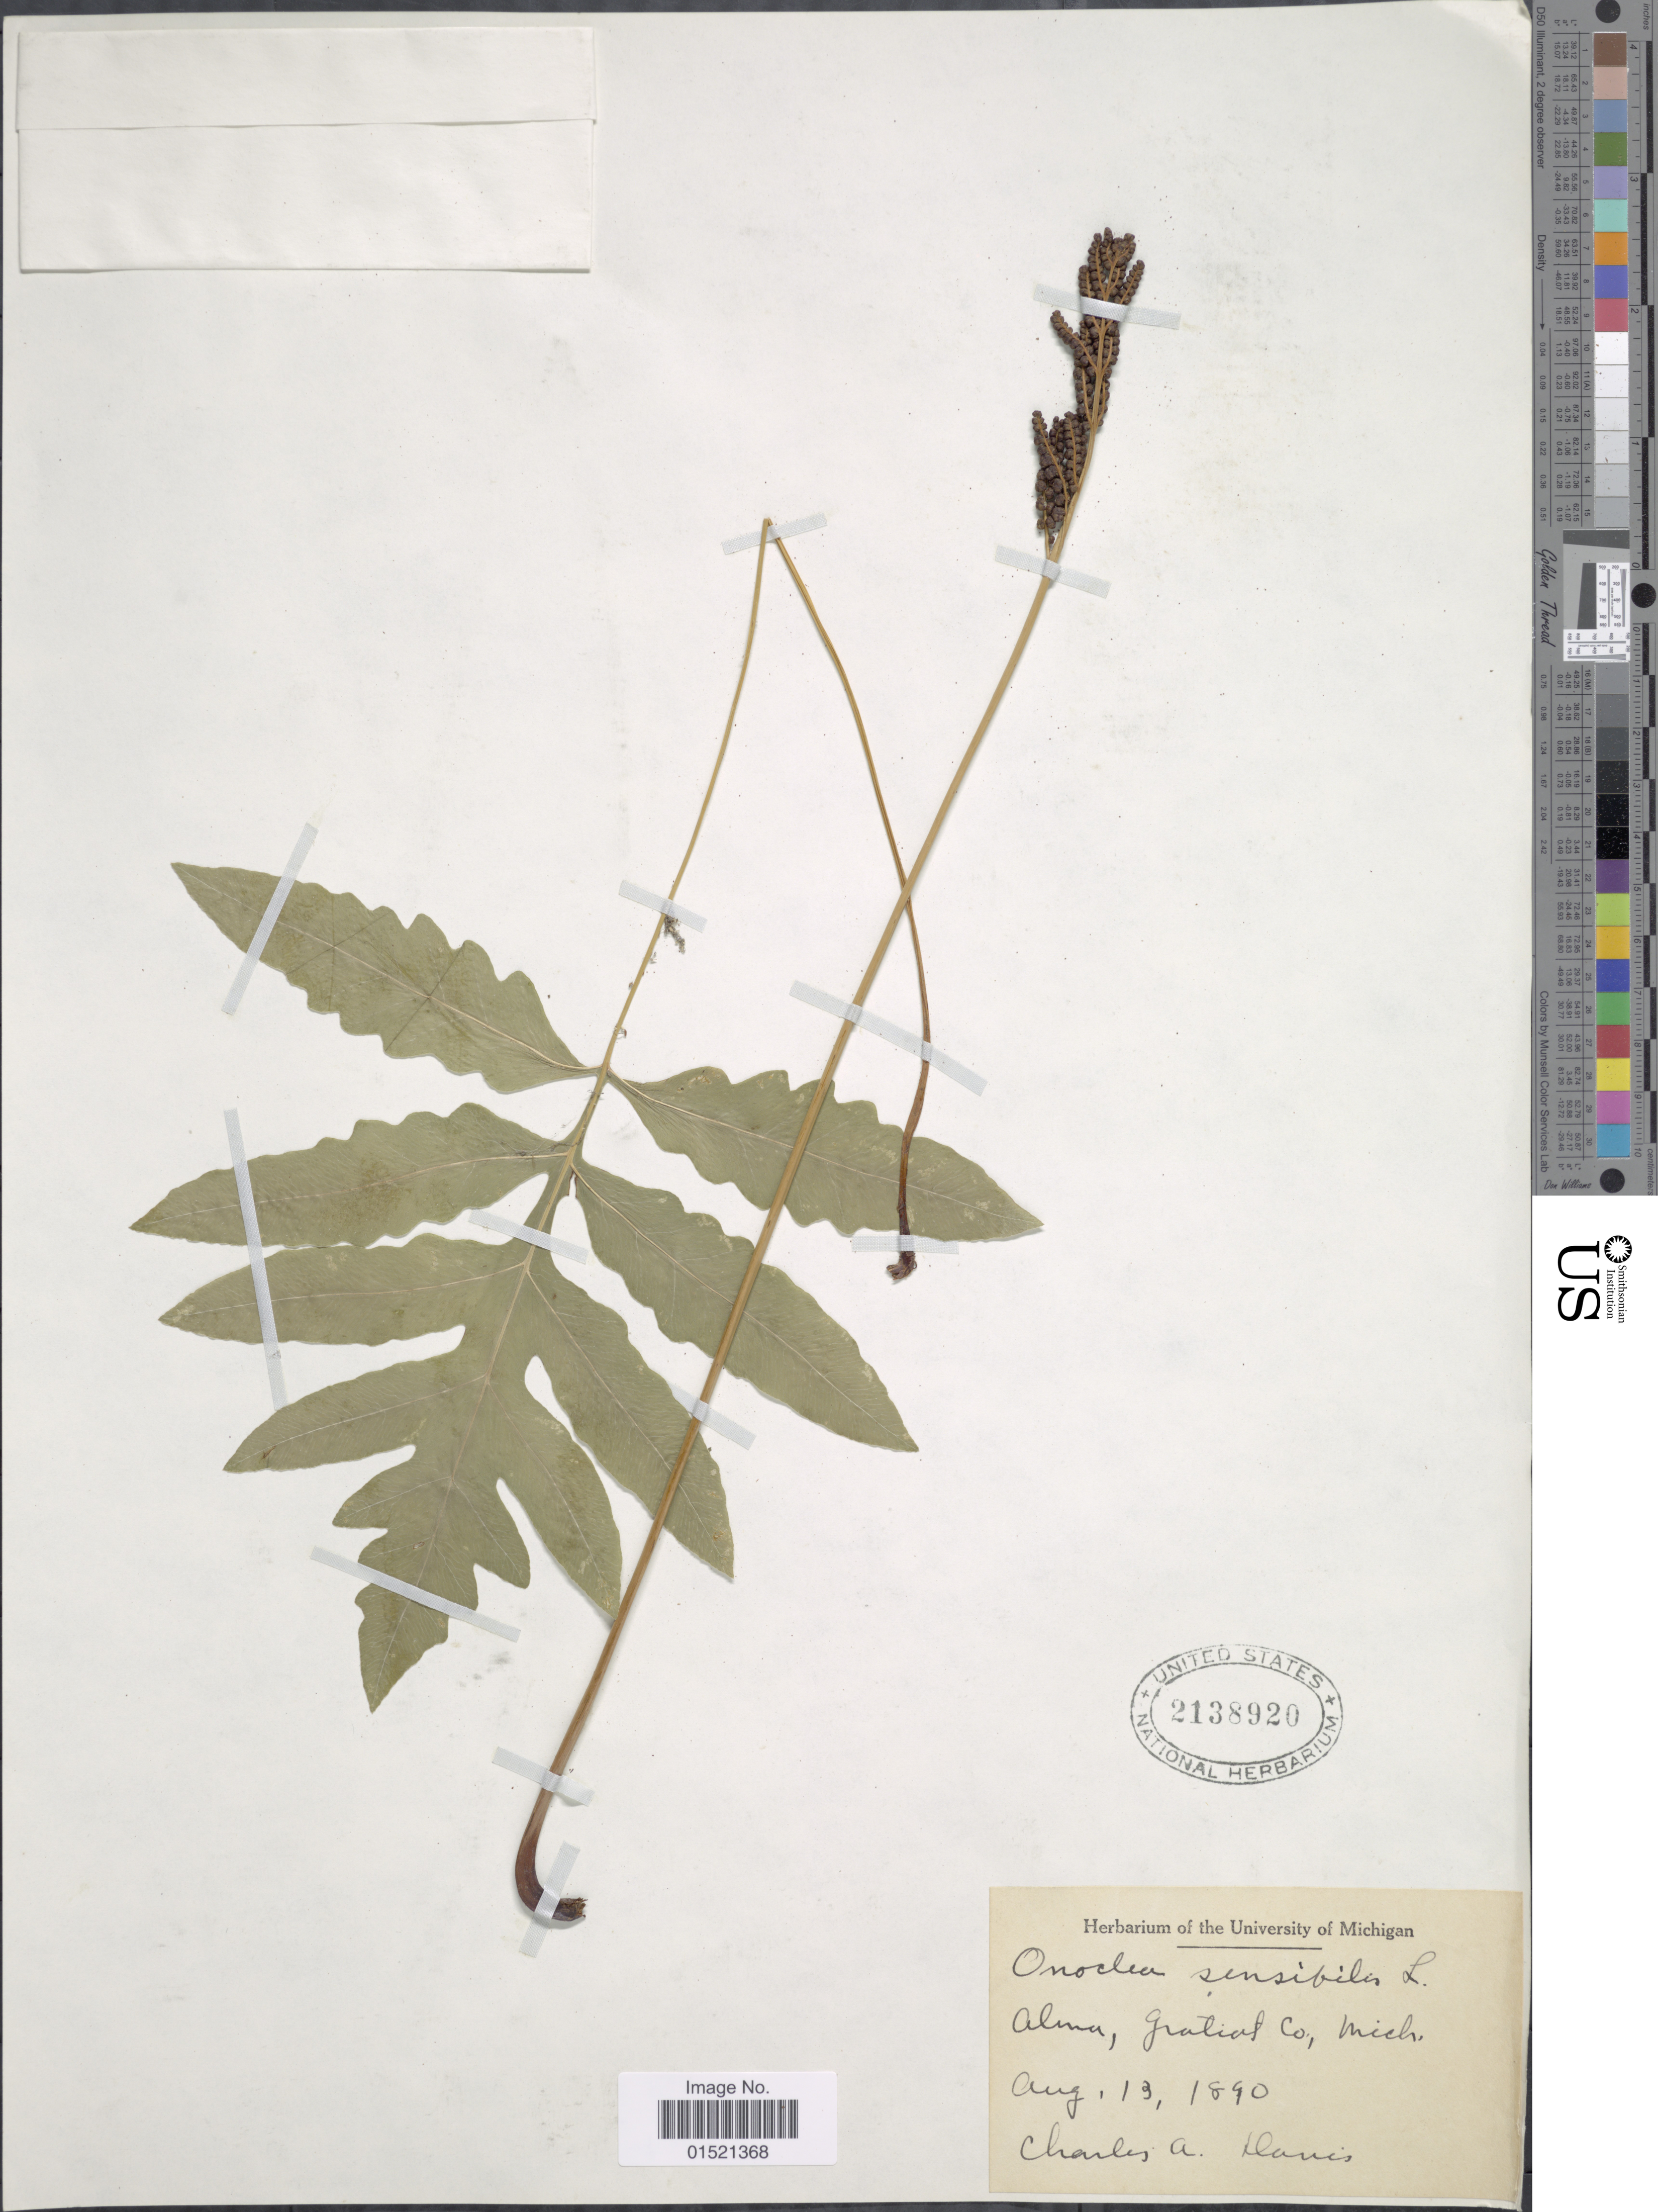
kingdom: Plantae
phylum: Tracheophyta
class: Polypodiopsida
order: Polypodiales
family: Onocleaceae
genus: Onoclea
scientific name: Onoclea sensibilis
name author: L.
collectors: C. Davis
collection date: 1890-08-13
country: United States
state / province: Michigan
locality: Alma, Gratiot Co.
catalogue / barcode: US 2138920